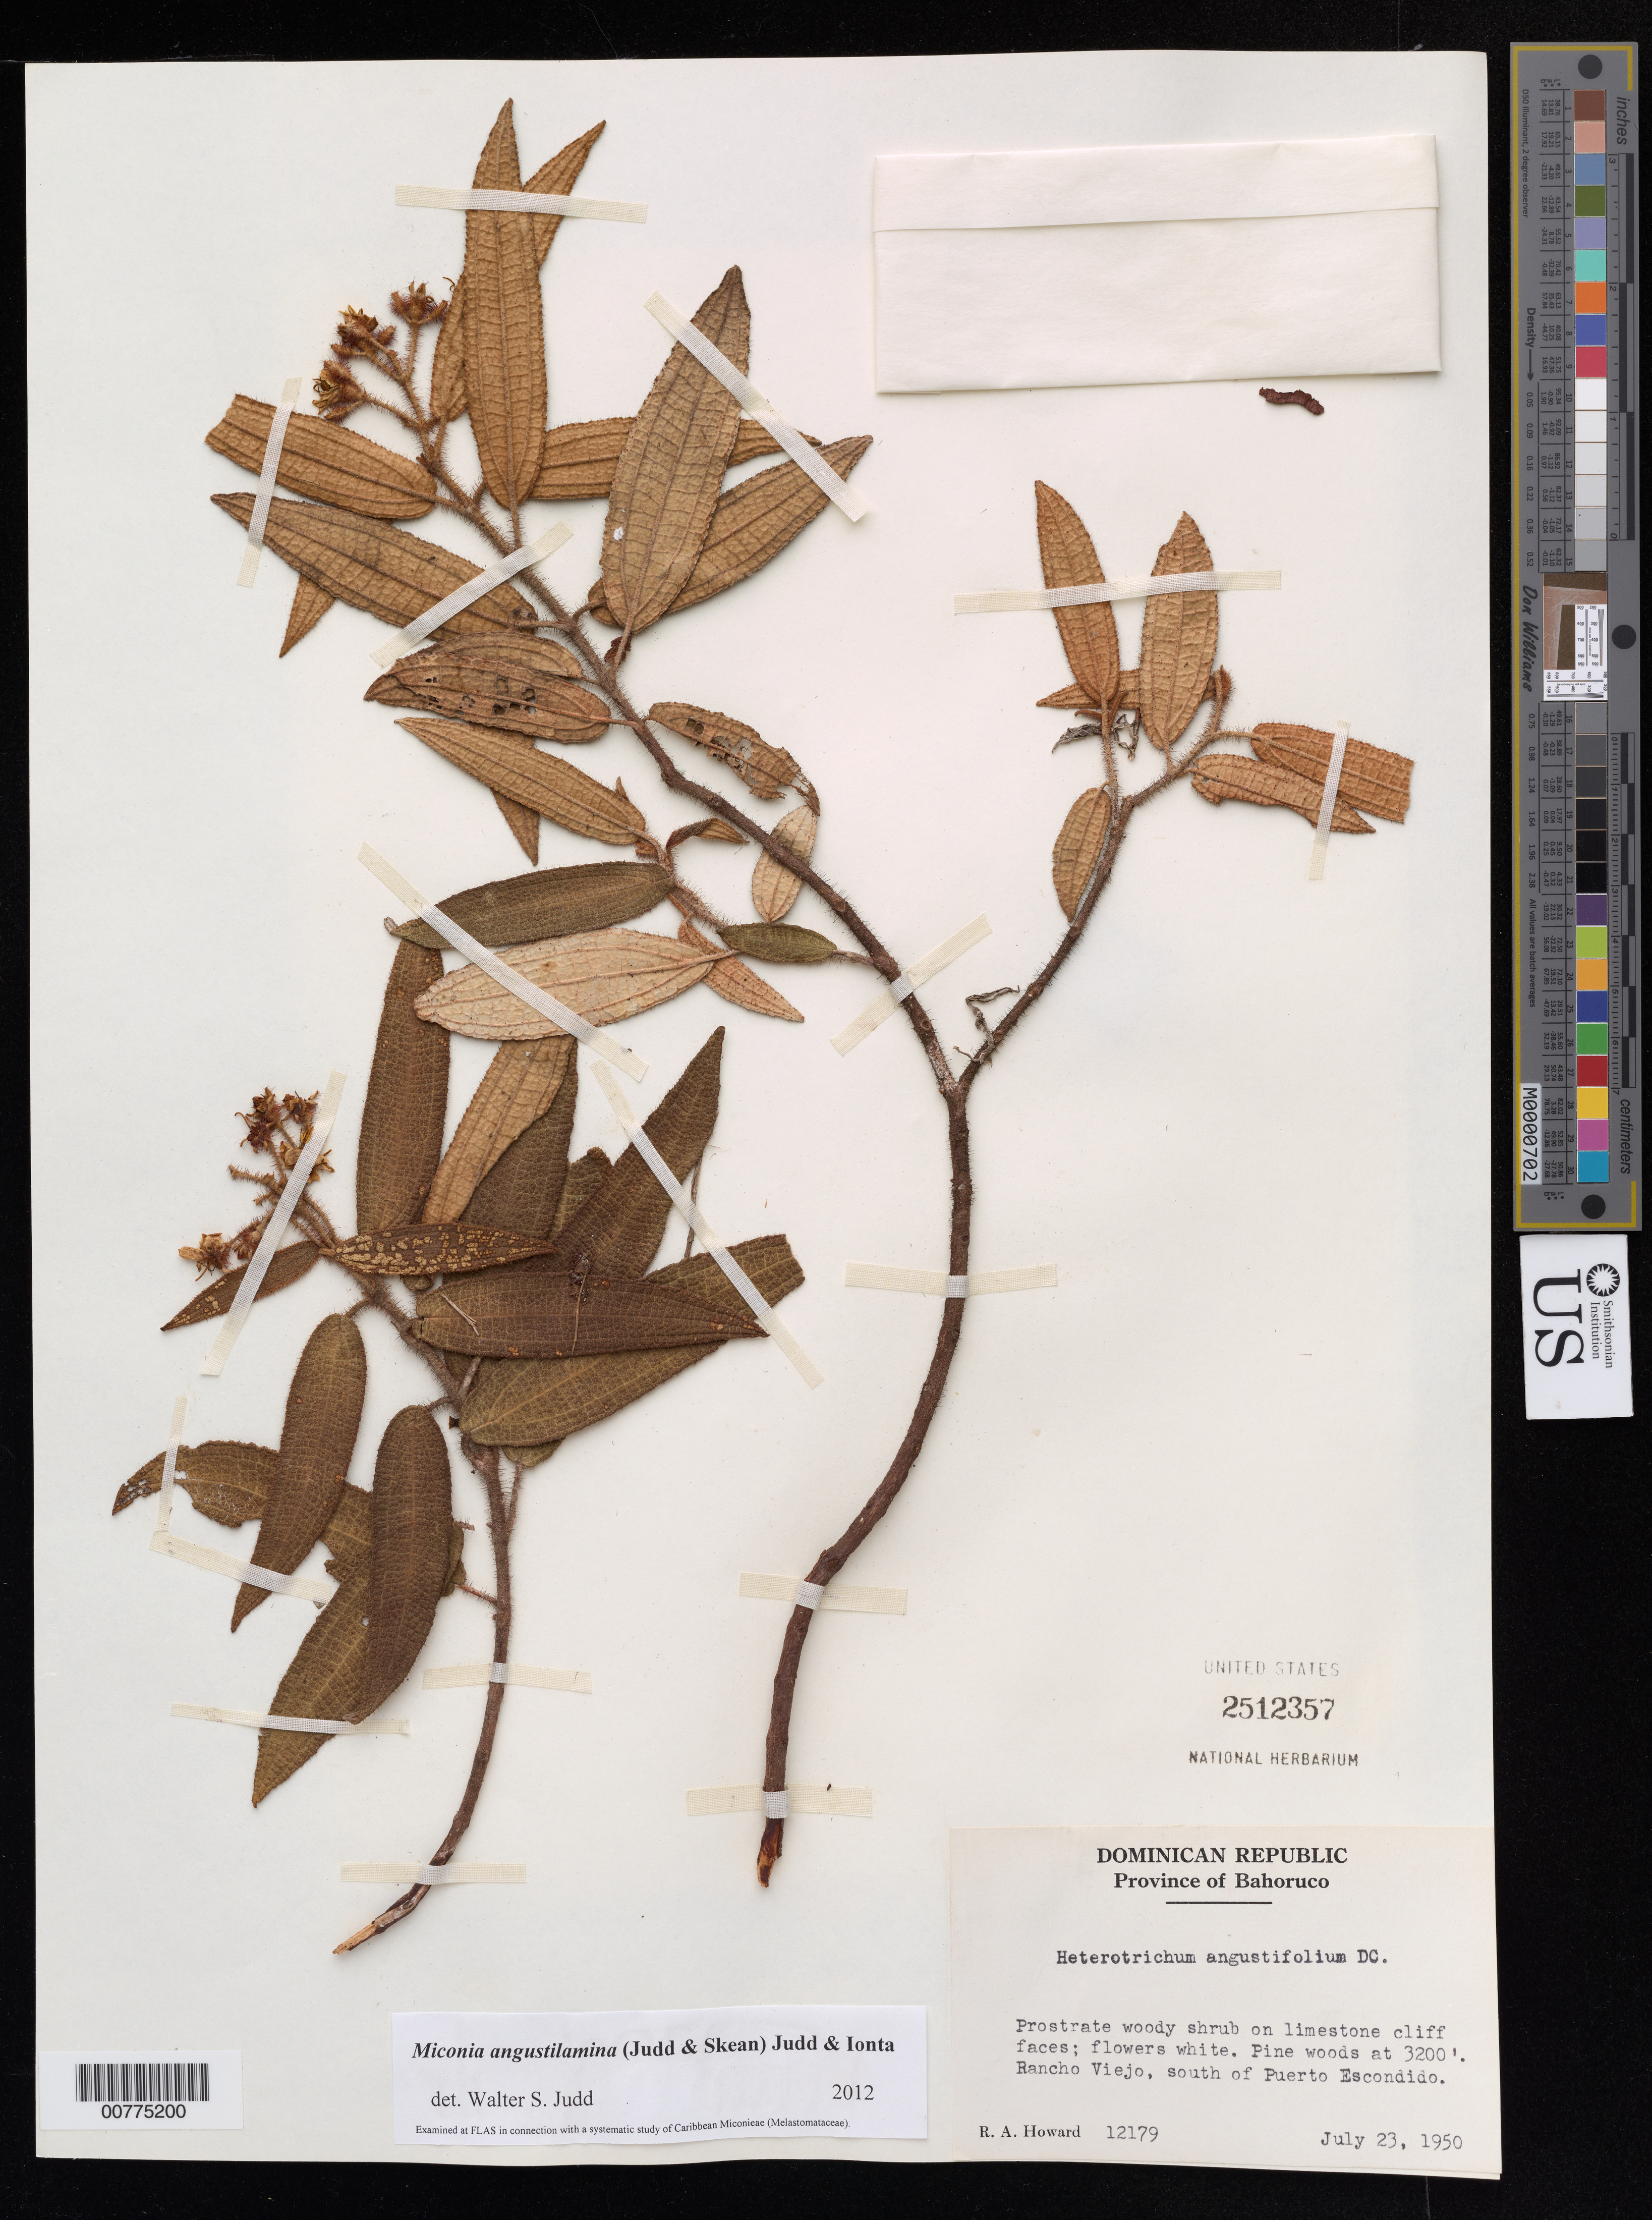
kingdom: Plantae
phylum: Tracheophyta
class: Magnoliopsida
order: Myrtales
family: Melastomataceae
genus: Miconia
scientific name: Miconia angustilamina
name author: (Judd & Skean) Judd & Ionta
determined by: Judd, Walter S.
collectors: R. A. Howard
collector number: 12179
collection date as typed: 23 Jul 1950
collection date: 1950-07-23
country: Dominican Republic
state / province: Baoruco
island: Hispaniola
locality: Rancho Viejo, south of Puerto Escondido.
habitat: Pine woods, on limestone cliff faces.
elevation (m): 975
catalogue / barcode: US 2512357